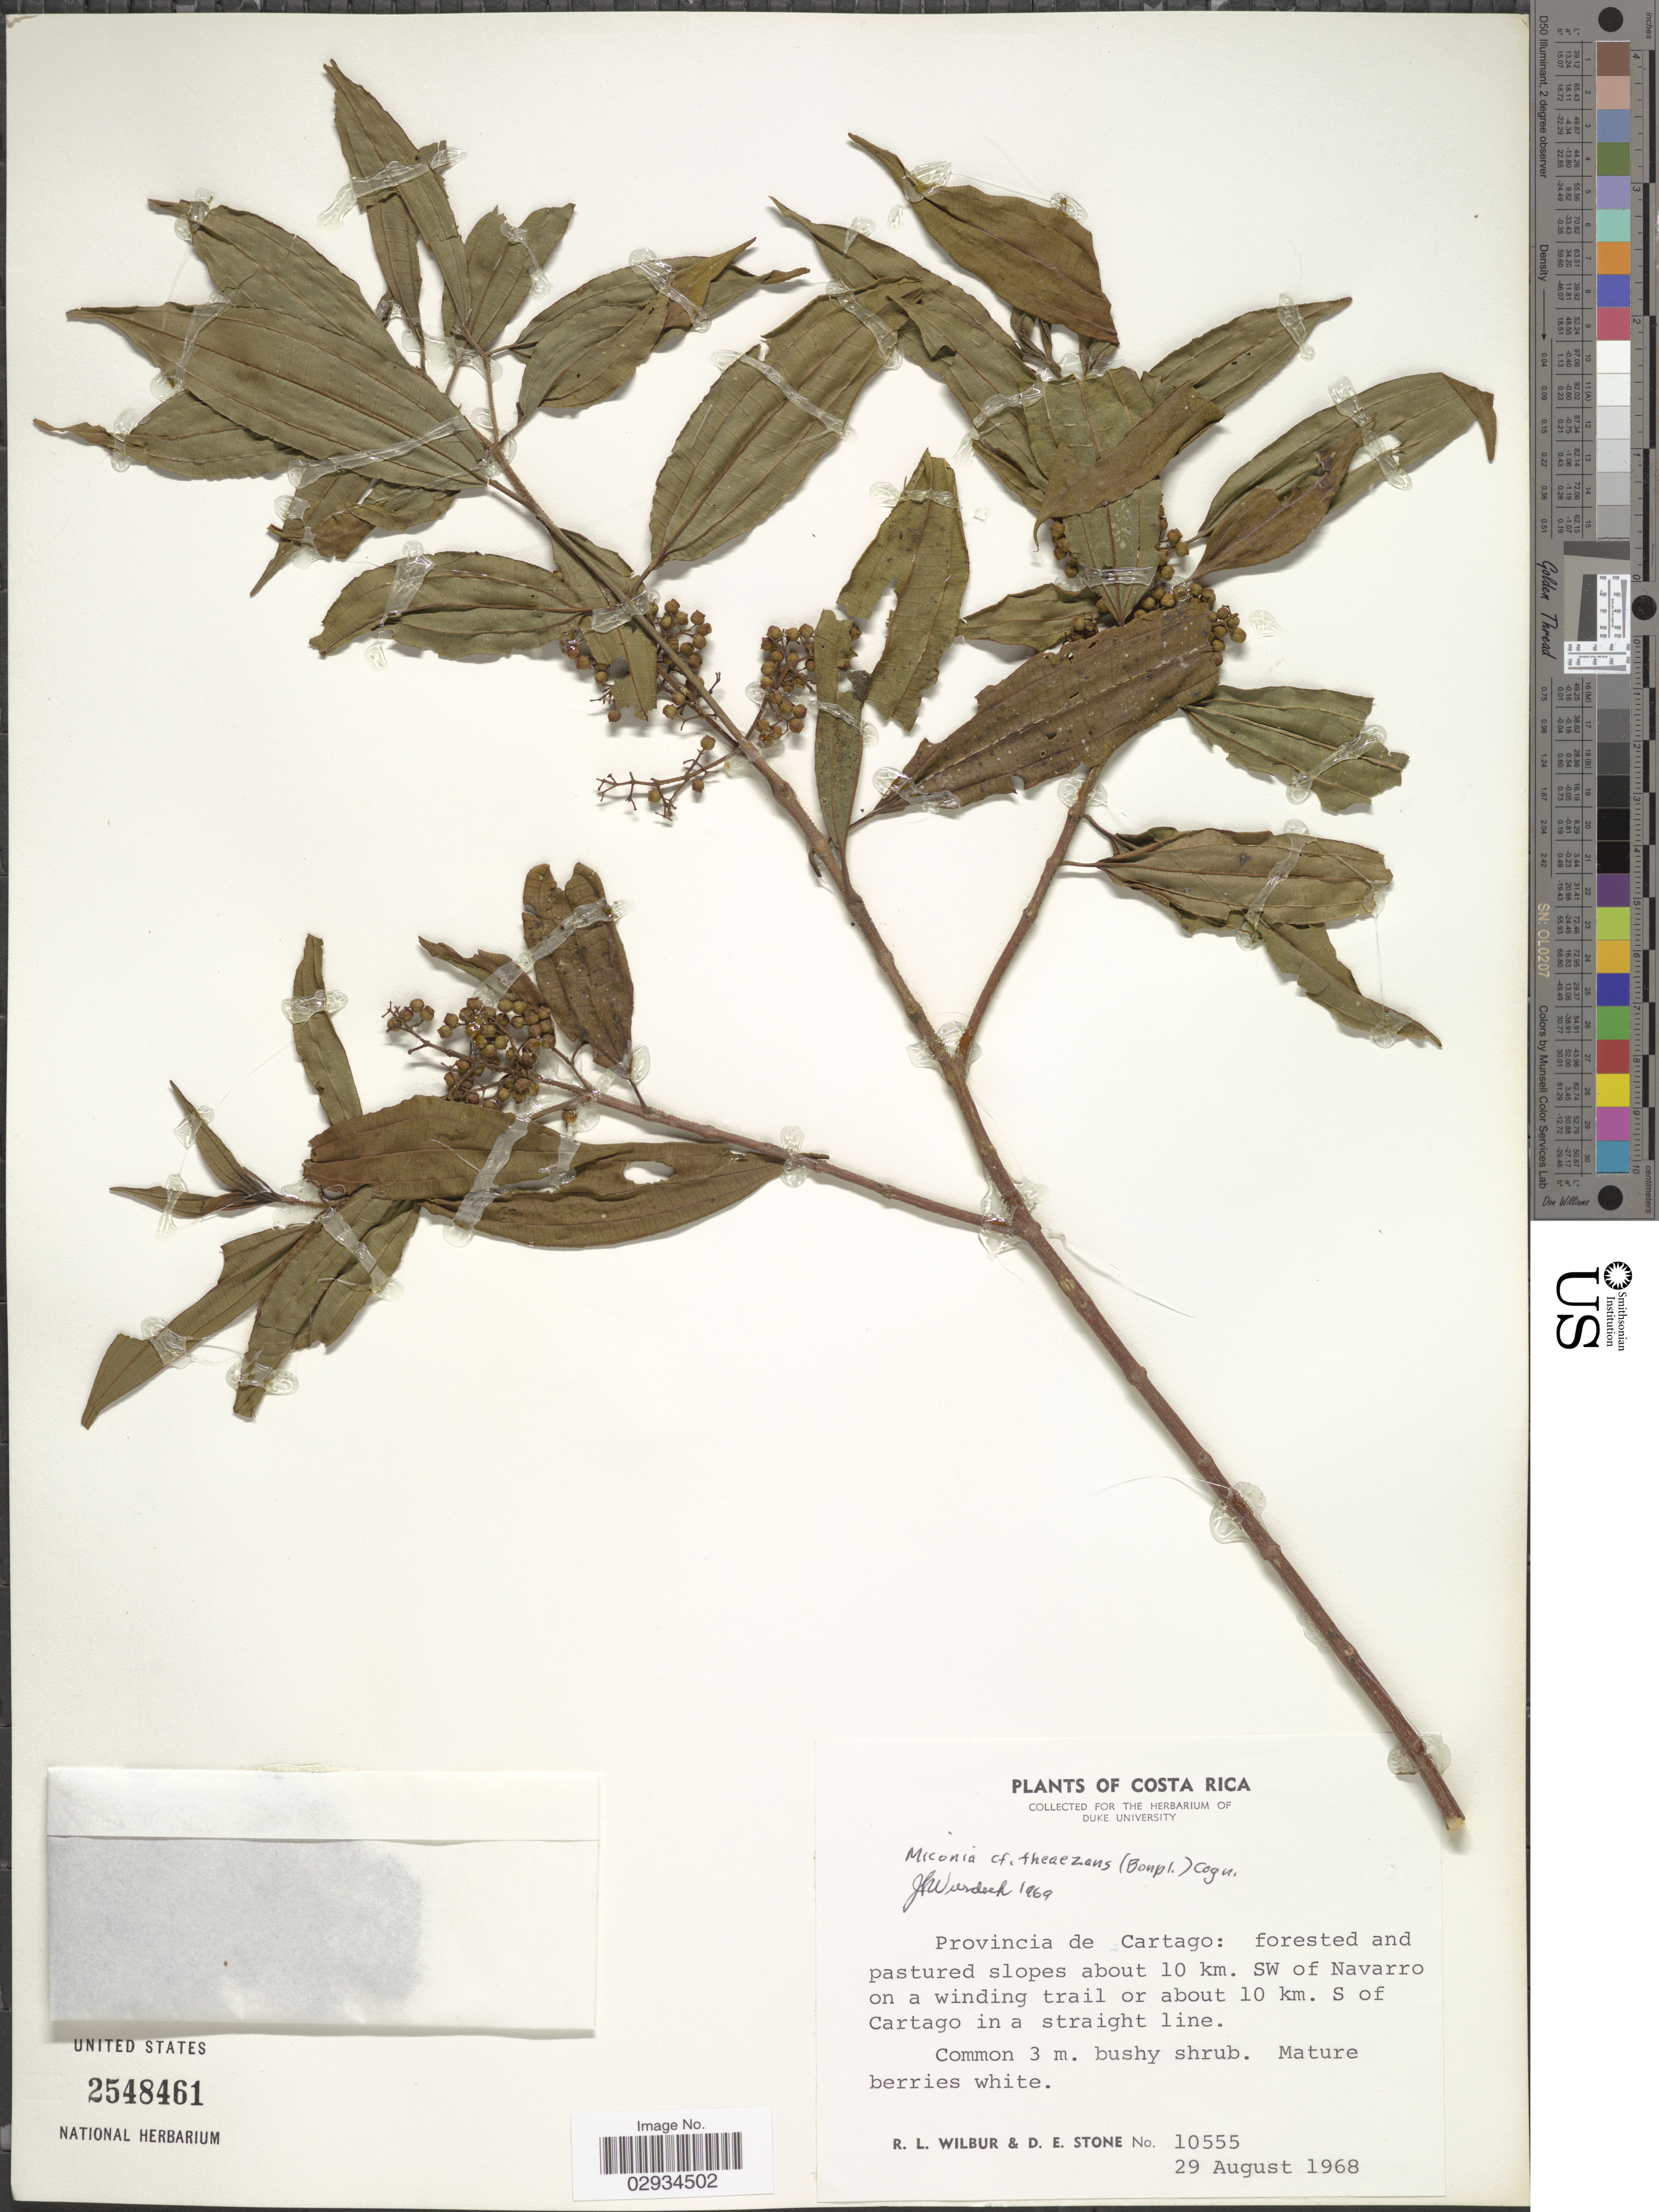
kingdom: Plantae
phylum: Tracheophyta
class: Magnoliopsida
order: Myrtales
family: Melastomataceae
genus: Miconia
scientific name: Miconia theizans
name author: (Bonpl.) Cogn.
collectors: R. L. Wilbur & D. E. Stone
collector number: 10555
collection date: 1968-08-29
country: Costa Rica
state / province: Cartago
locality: Forested and pastured slopes about 10 km. SW of Navarro on a winding trail or about 10 km. S of Cartago in a straight line.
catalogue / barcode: US 2548461